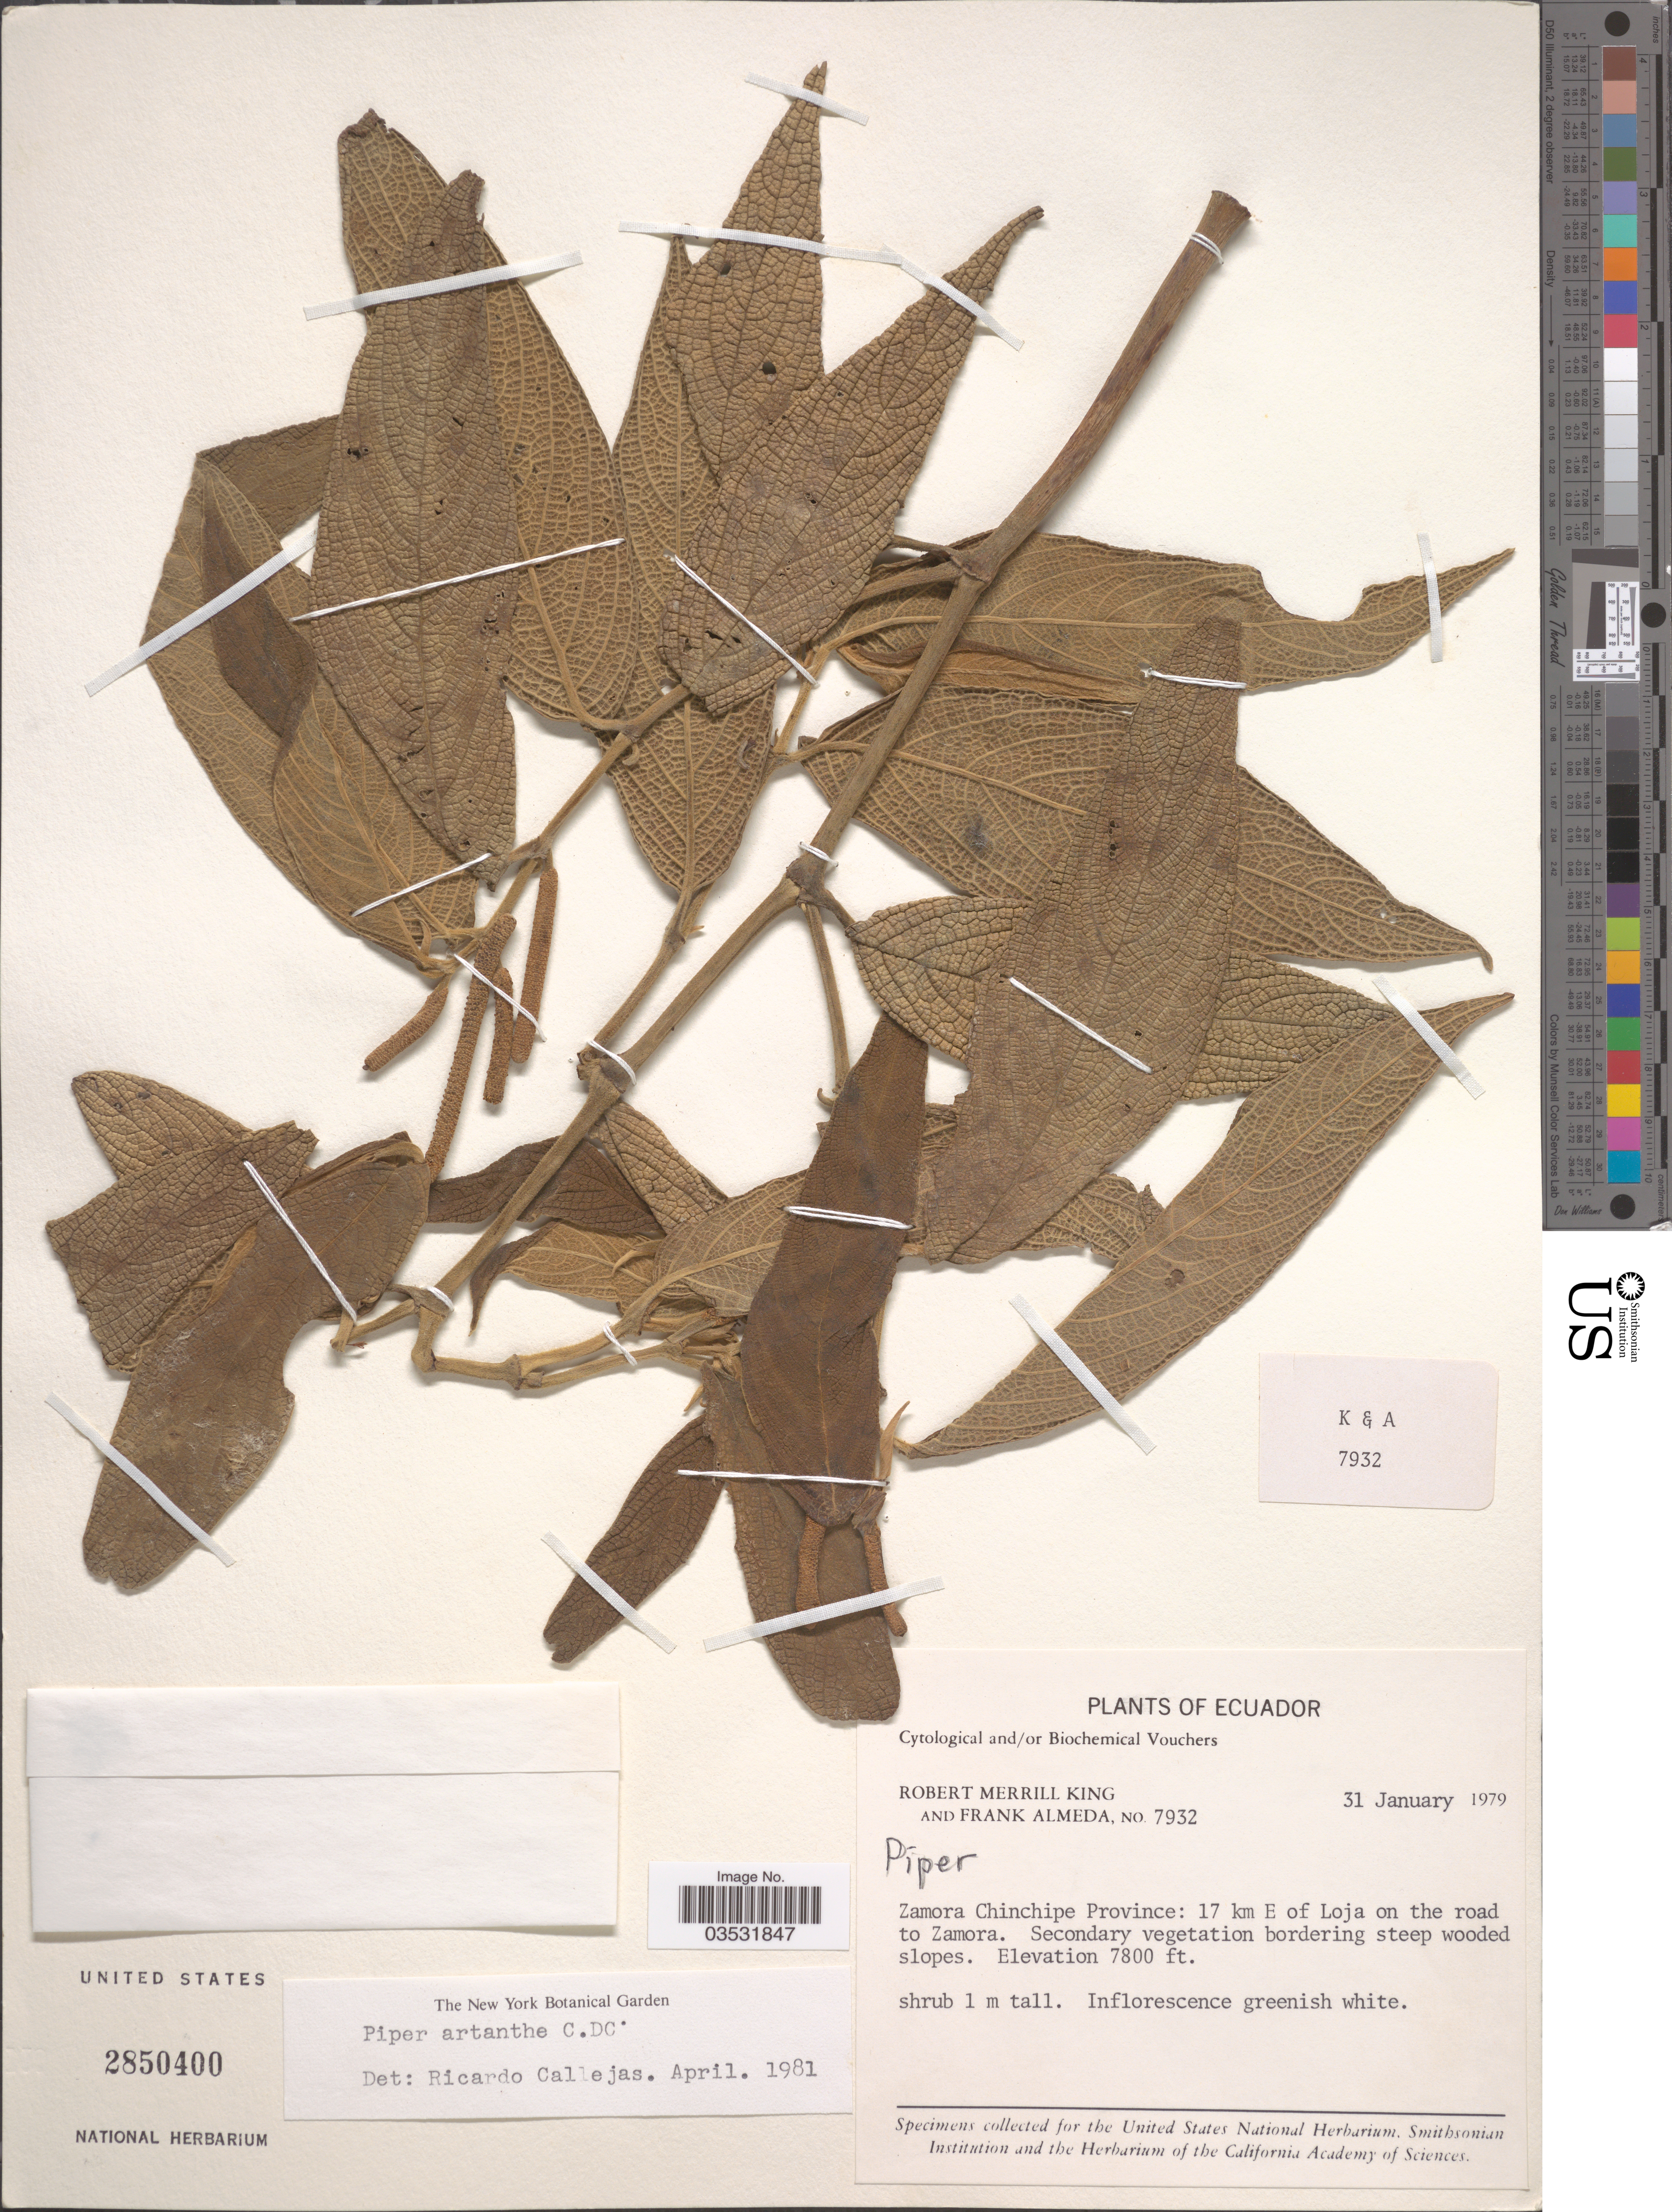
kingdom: Plantae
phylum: Tracheophyta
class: Magnoliopsida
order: Piperales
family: Piperaceae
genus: Piper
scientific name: Piper artanthe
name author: C. DC.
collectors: R. M. King & F. Almeda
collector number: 7932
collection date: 1979-01-31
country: Ecuador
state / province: Zamora-Chinchipe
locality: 17 km E of Loja on the road to Zamora.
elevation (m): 2377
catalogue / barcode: US 2850400